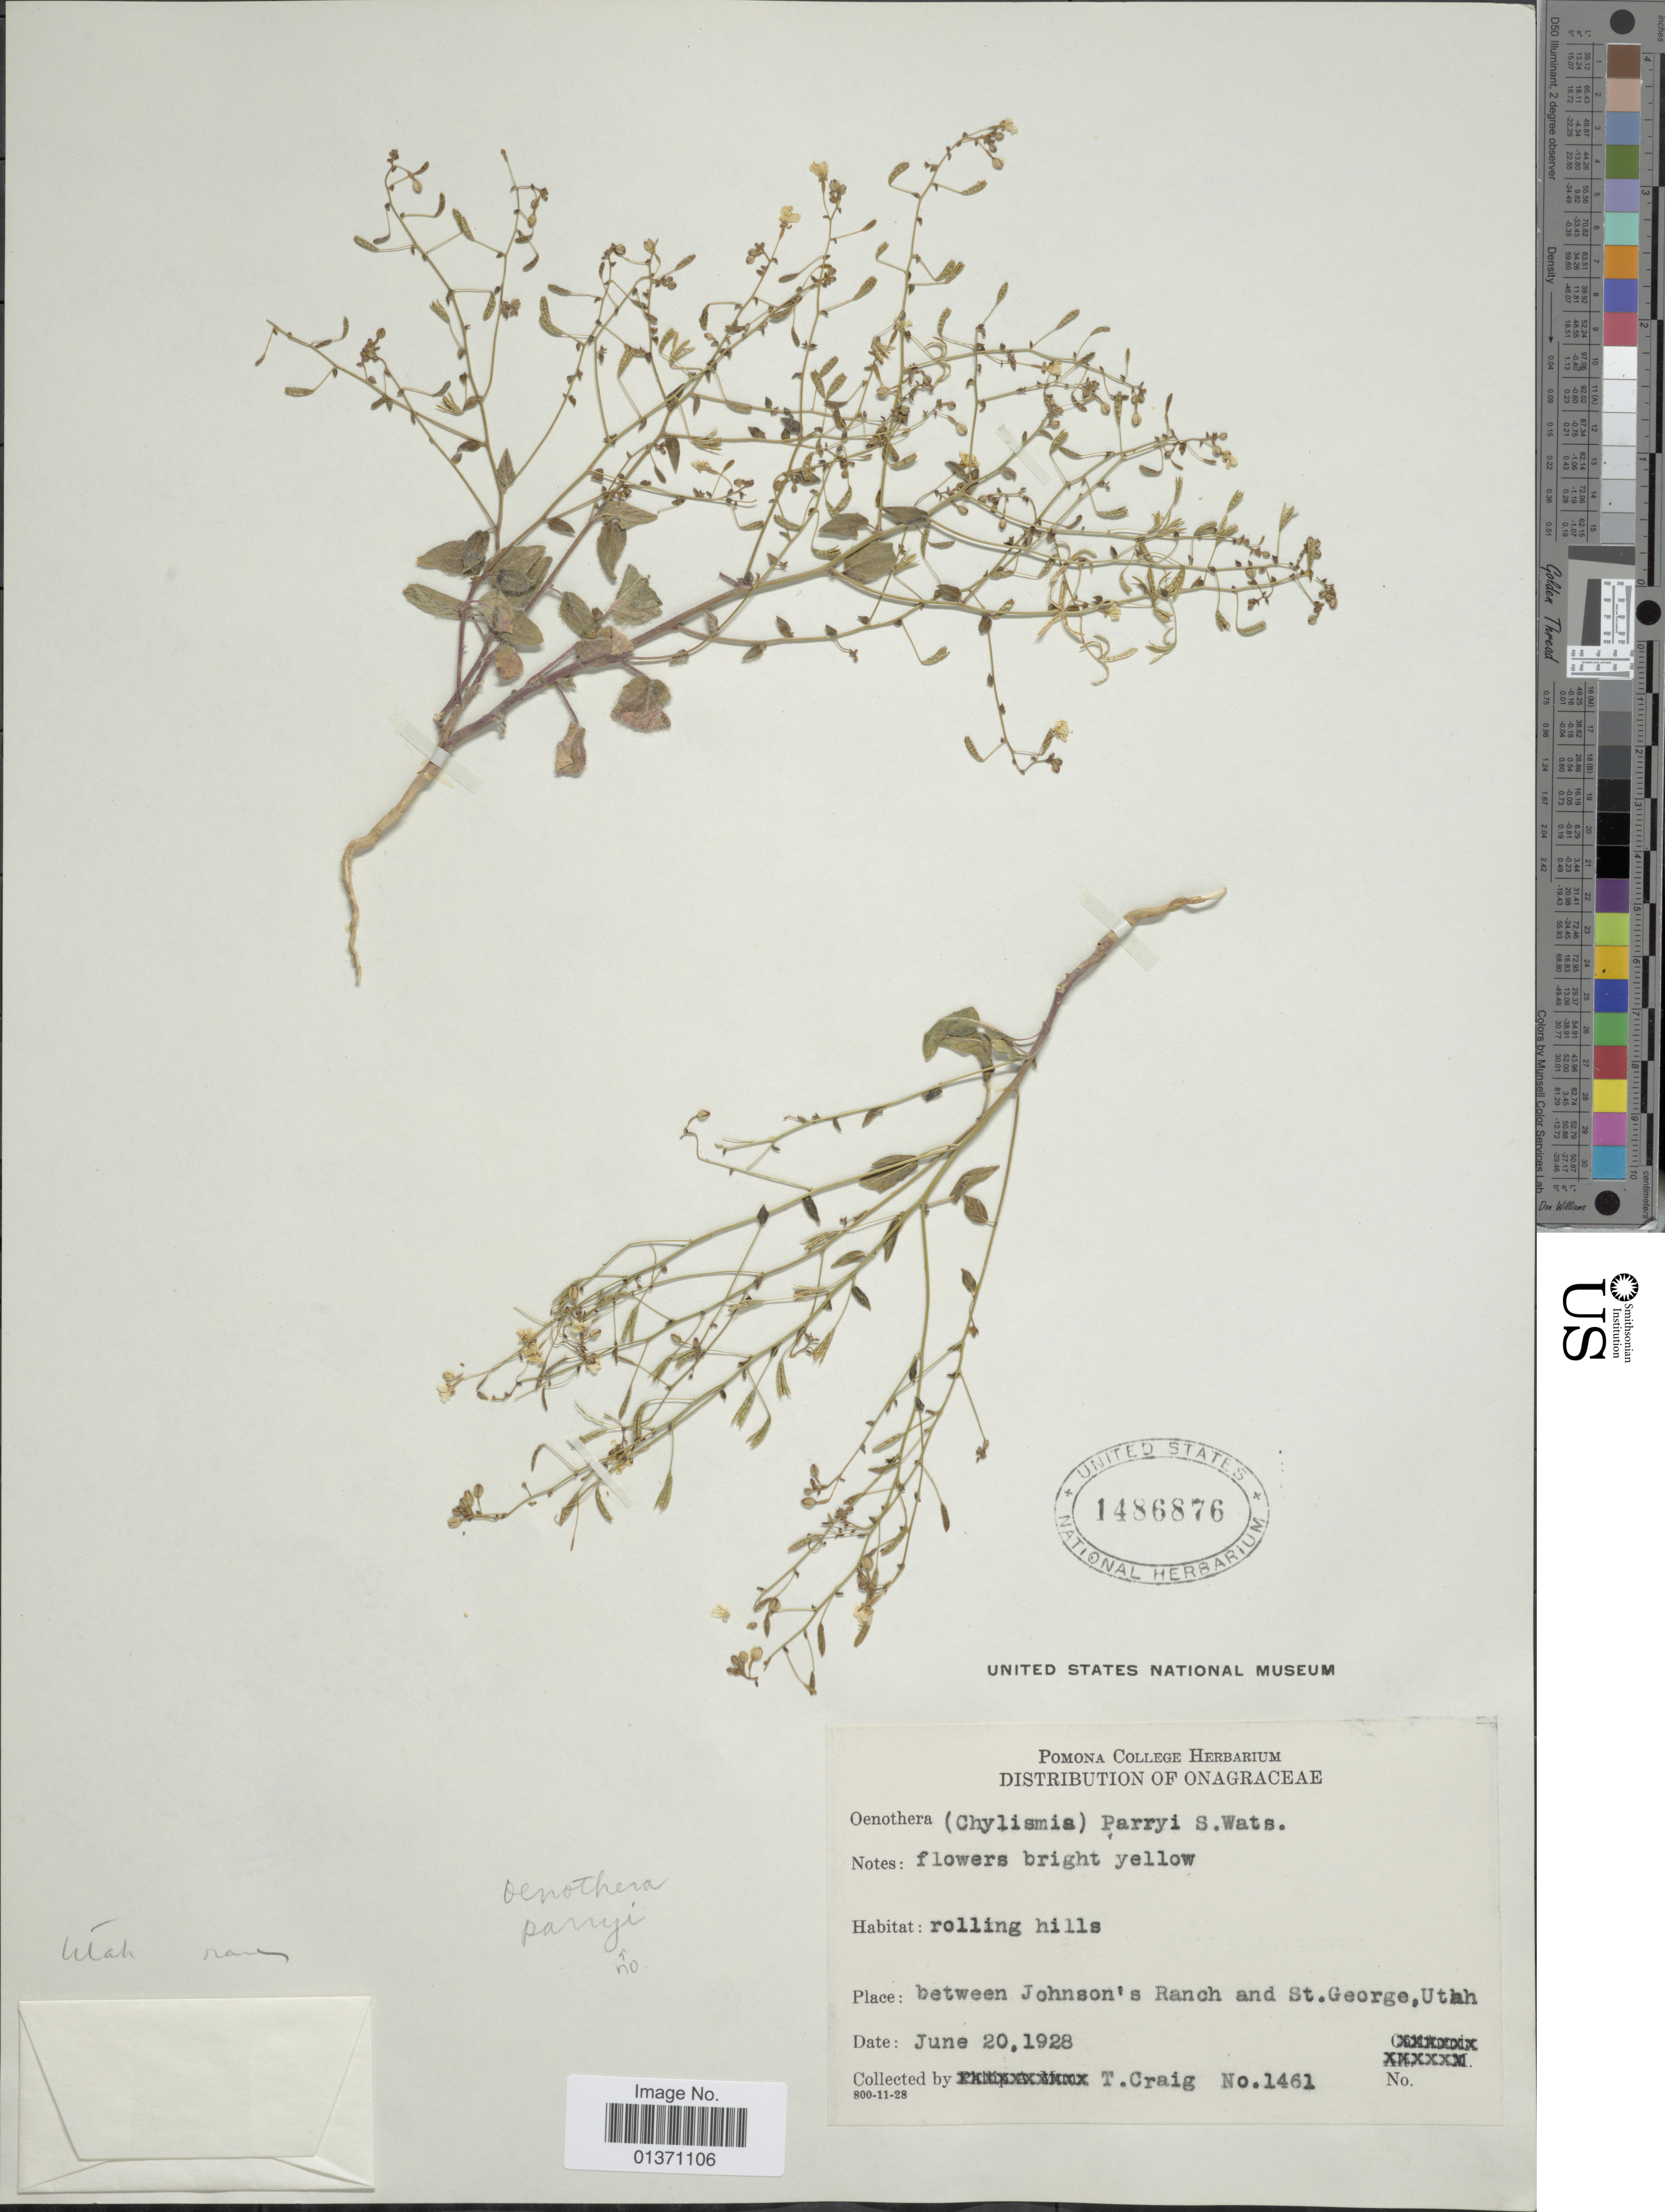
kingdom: Plantae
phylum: Tracheophyta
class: Magnoliopsida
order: Myrtales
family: Onagraceae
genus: Chylismia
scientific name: Chylismia parryi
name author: (S. Watson) Small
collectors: T. Craig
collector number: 1461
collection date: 1928-06-20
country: United States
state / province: Utah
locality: Between Johnson's Ranch and St. George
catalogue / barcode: US 1486876